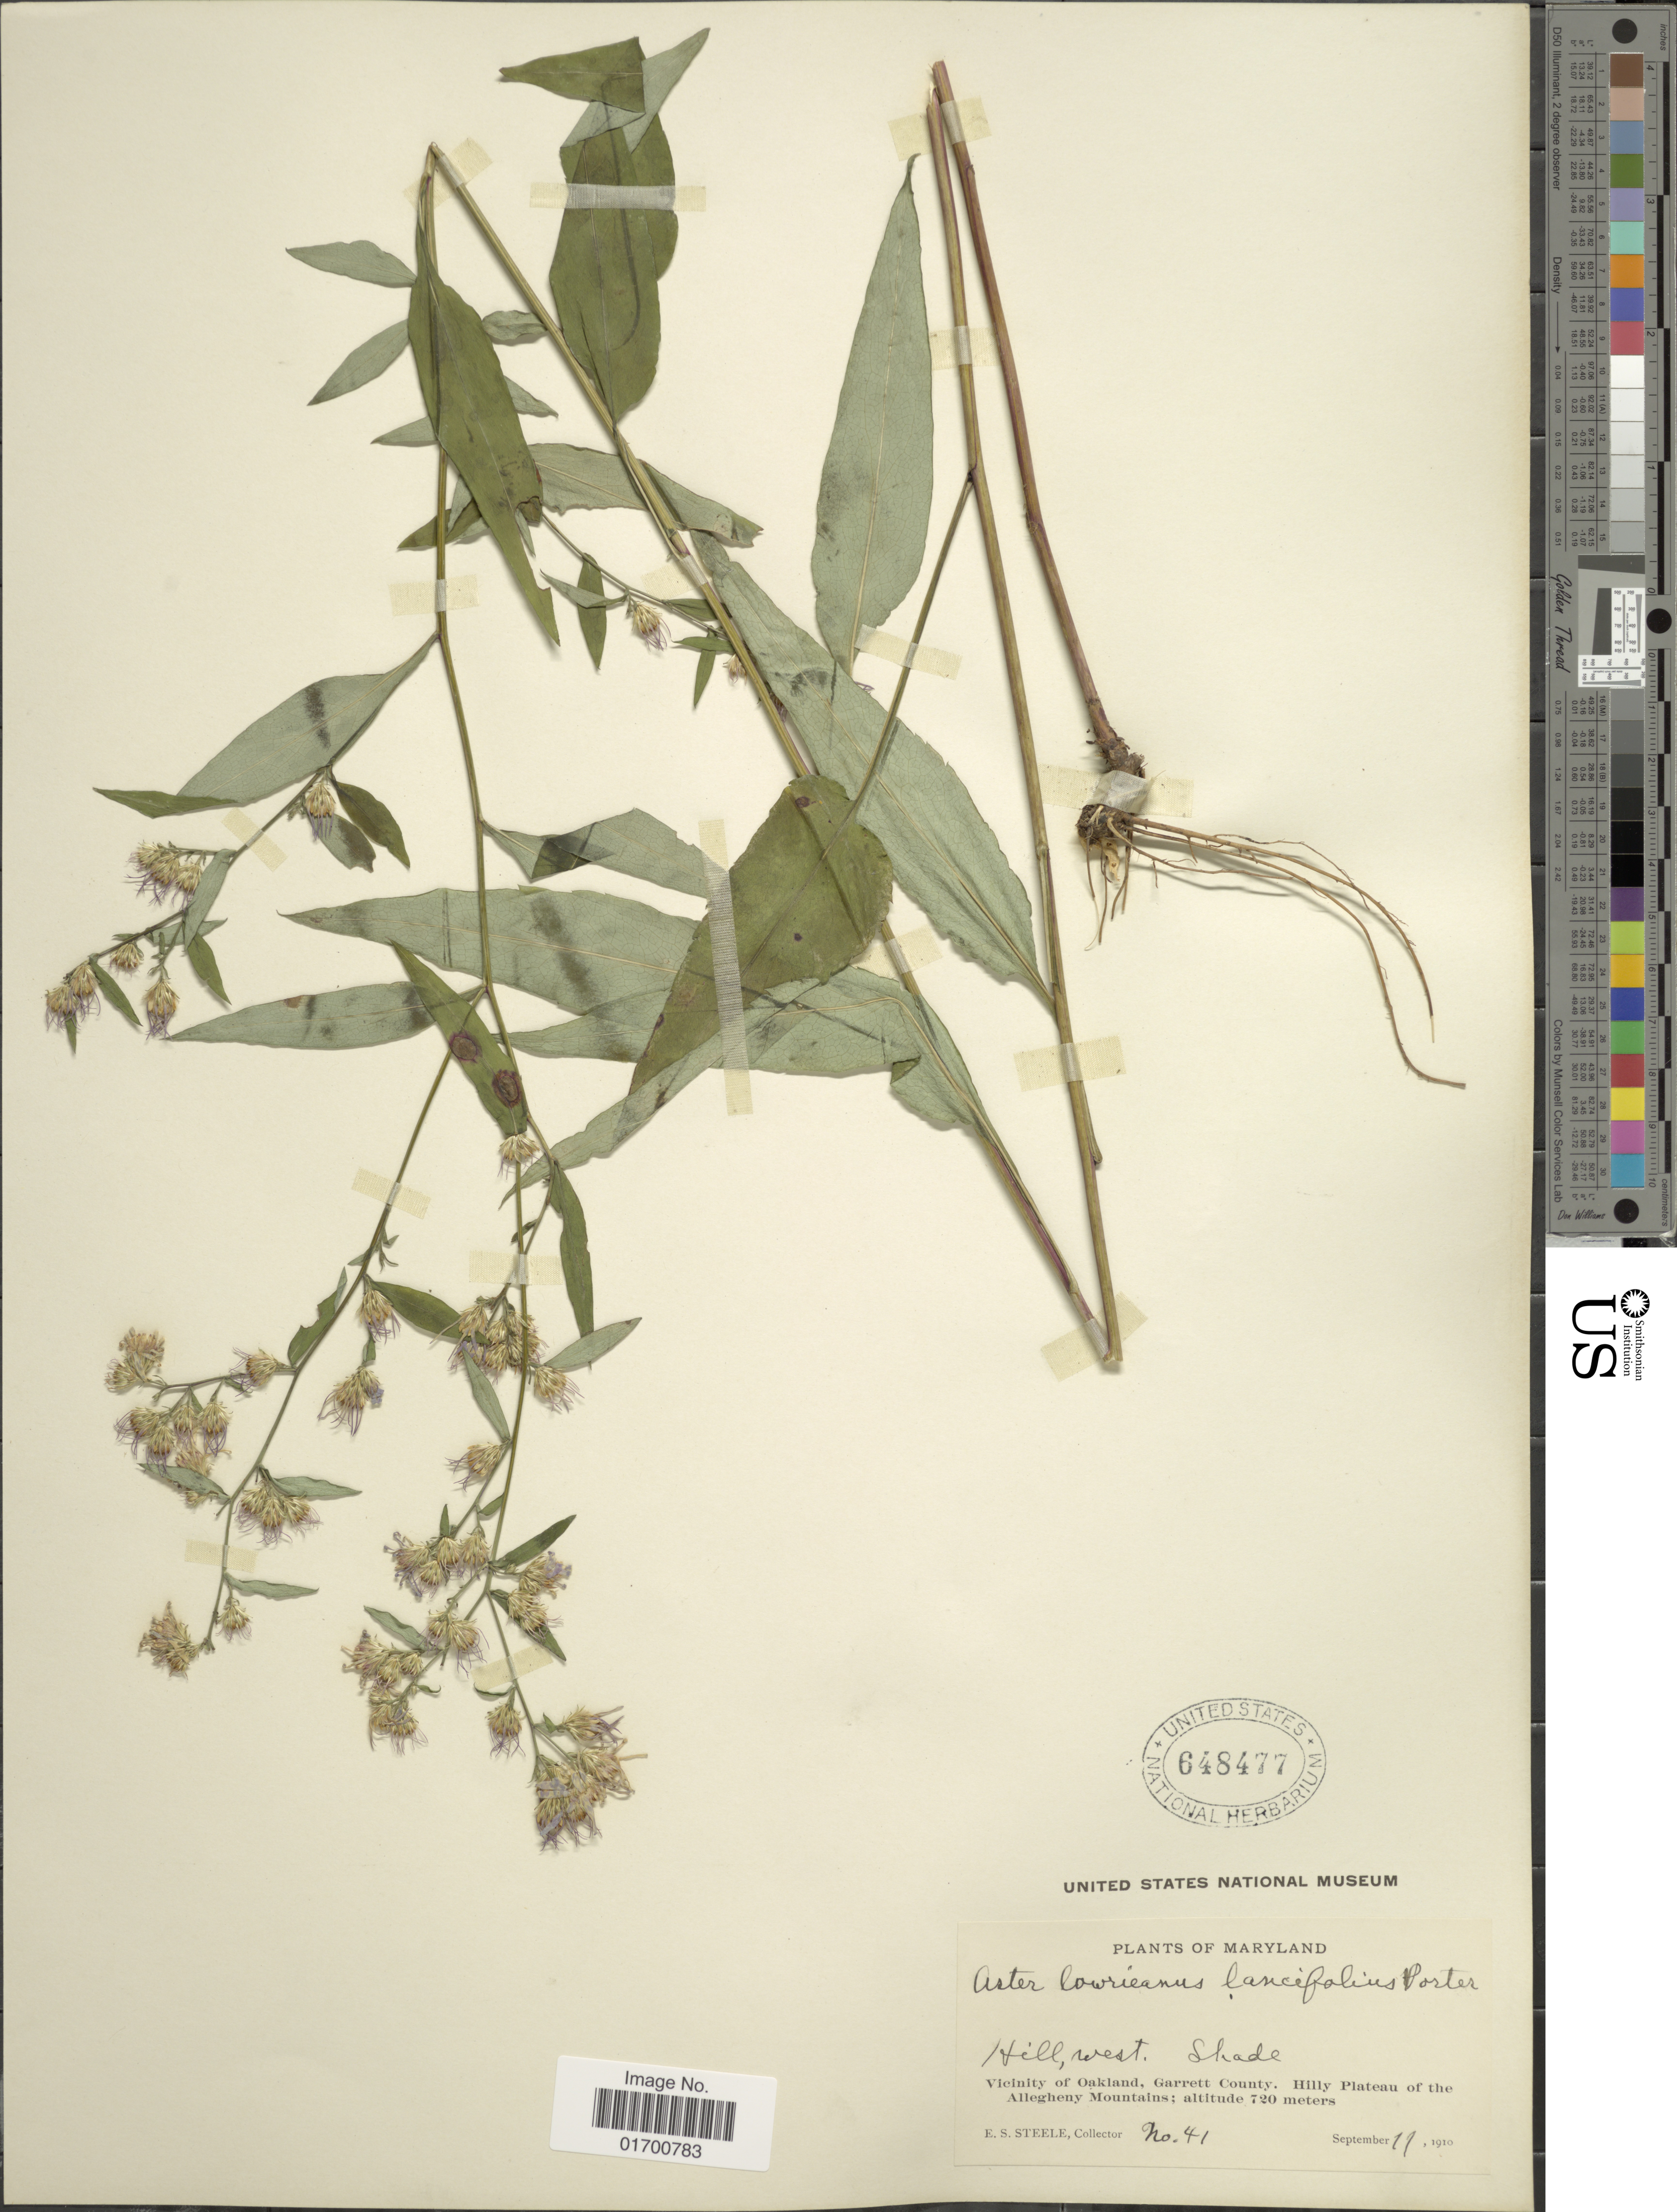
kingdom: Plantae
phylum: Tracheophyta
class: Magnoliopsida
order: Asterales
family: Asteraceae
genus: Symphyotrichum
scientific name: Symphyotrichum lowrieanum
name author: (Porter) G.L. Nesom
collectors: E. Steele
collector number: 41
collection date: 1910-09-11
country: United States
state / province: Maryland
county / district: Garrett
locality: Hill, west, Vicinity of Oakland, Garrett County, Hilly Plateau of the Allegheny Mountains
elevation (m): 720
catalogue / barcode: US 648477